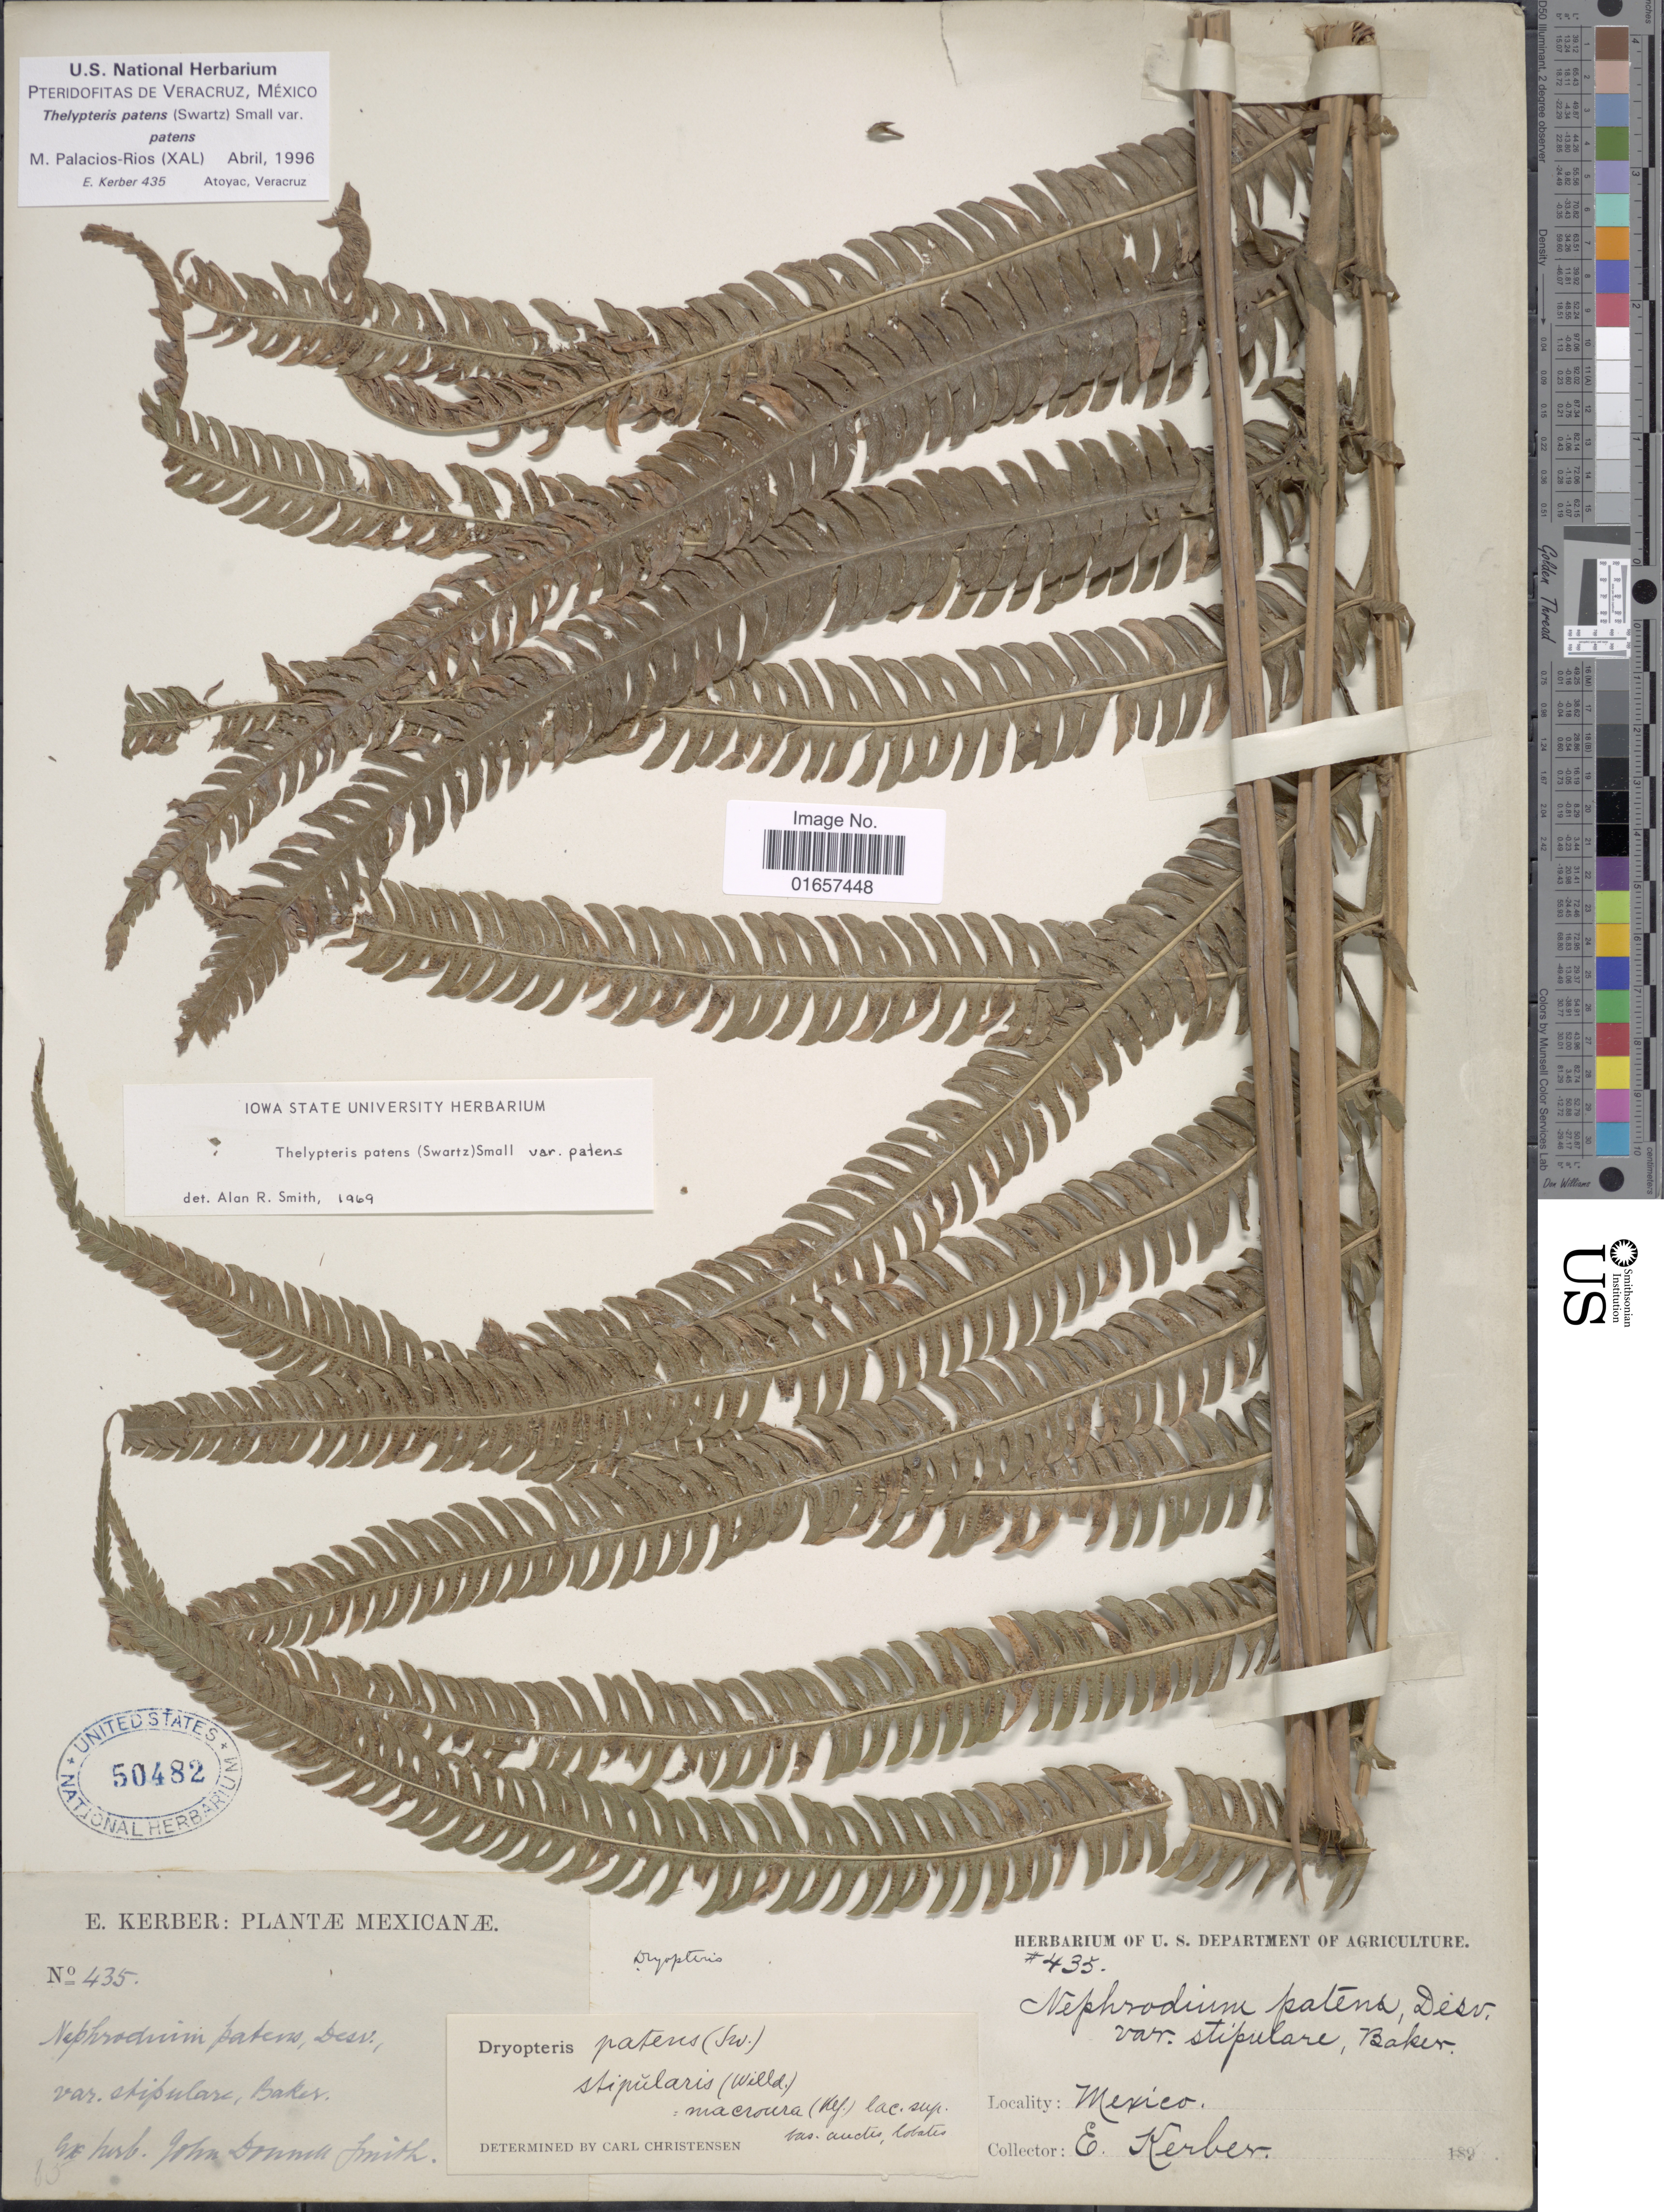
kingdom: Plantae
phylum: Tracheophyta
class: Polypodiopsida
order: Polypodiales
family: Thelypteridaceae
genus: Christella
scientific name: Christella patens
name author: (Sw.) Holttum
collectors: E. Kerber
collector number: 435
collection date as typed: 189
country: Mexico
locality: Mexico.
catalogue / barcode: US 50482